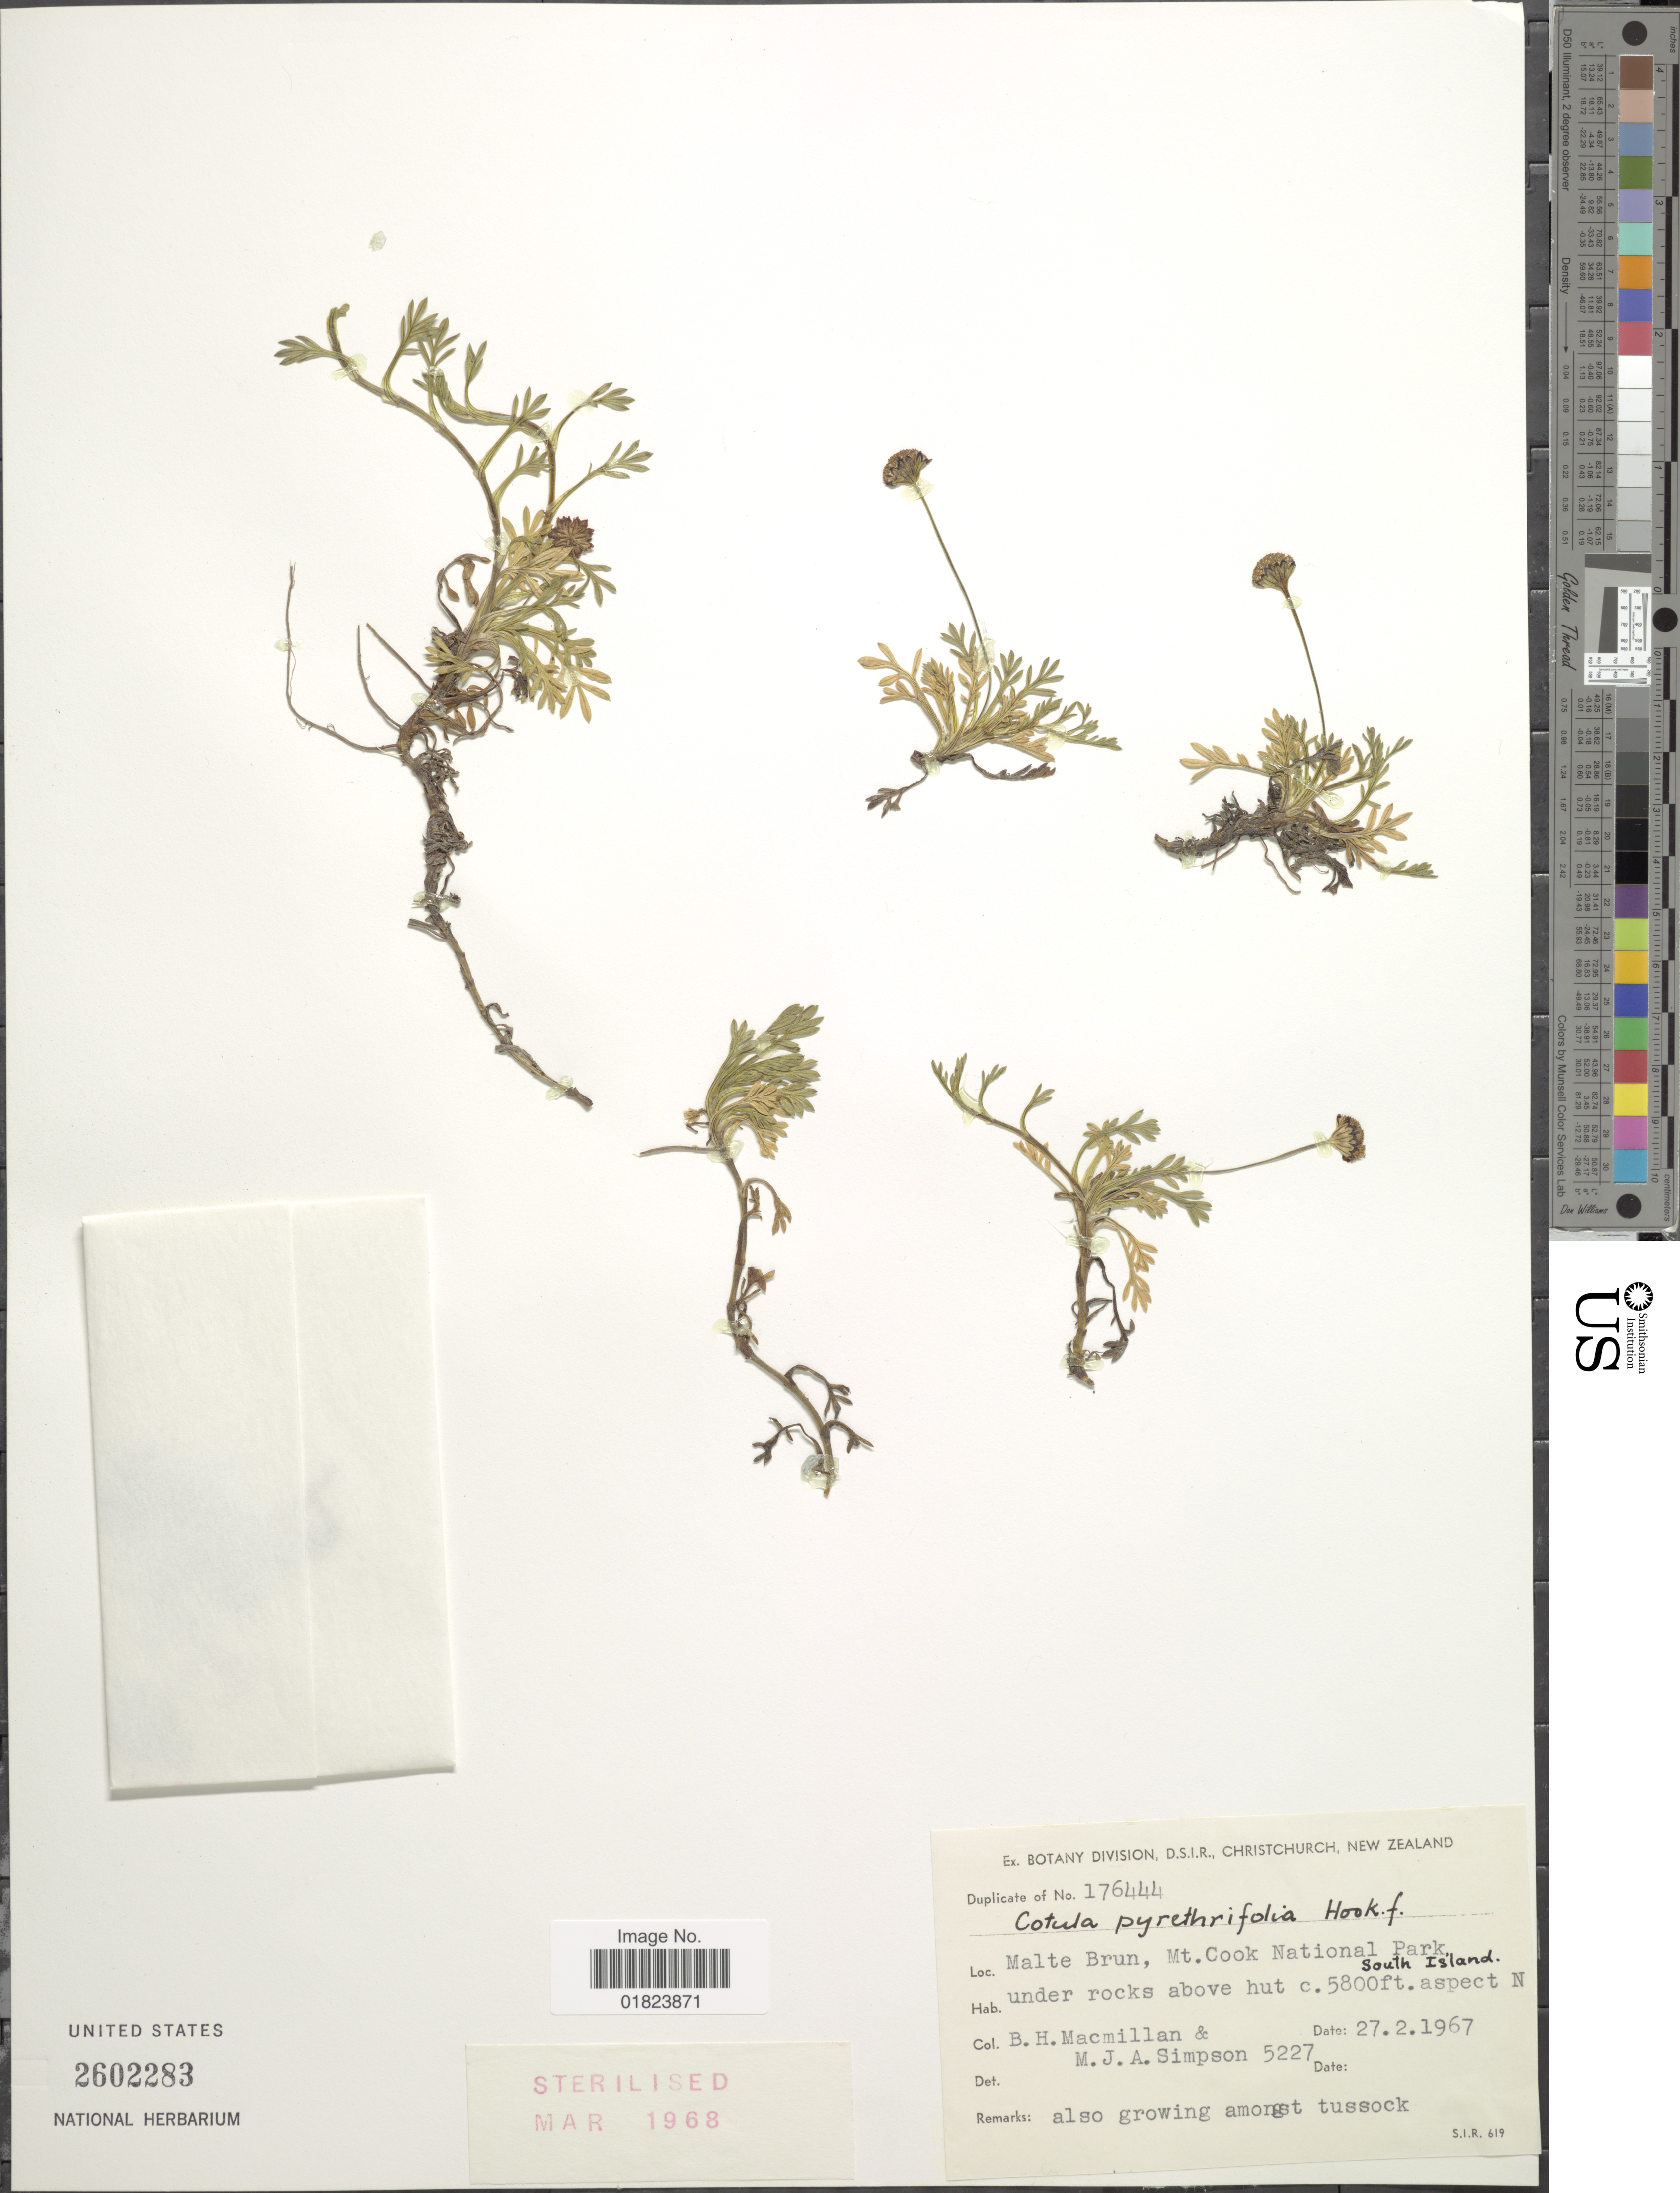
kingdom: Plantae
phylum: Tracheophyta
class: Magnoliopsida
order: Asterales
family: Asteraceae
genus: Cotula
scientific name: Cotula pyrethrifolia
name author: Hook. f.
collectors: B. Macmillan & M. Simpson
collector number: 5227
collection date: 1967-02-27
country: New Zealand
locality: Malte Brun, Mt. Cook National Park, under rocks above hut, aspect N, South Island.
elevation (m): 1768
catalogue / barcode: US 2602283